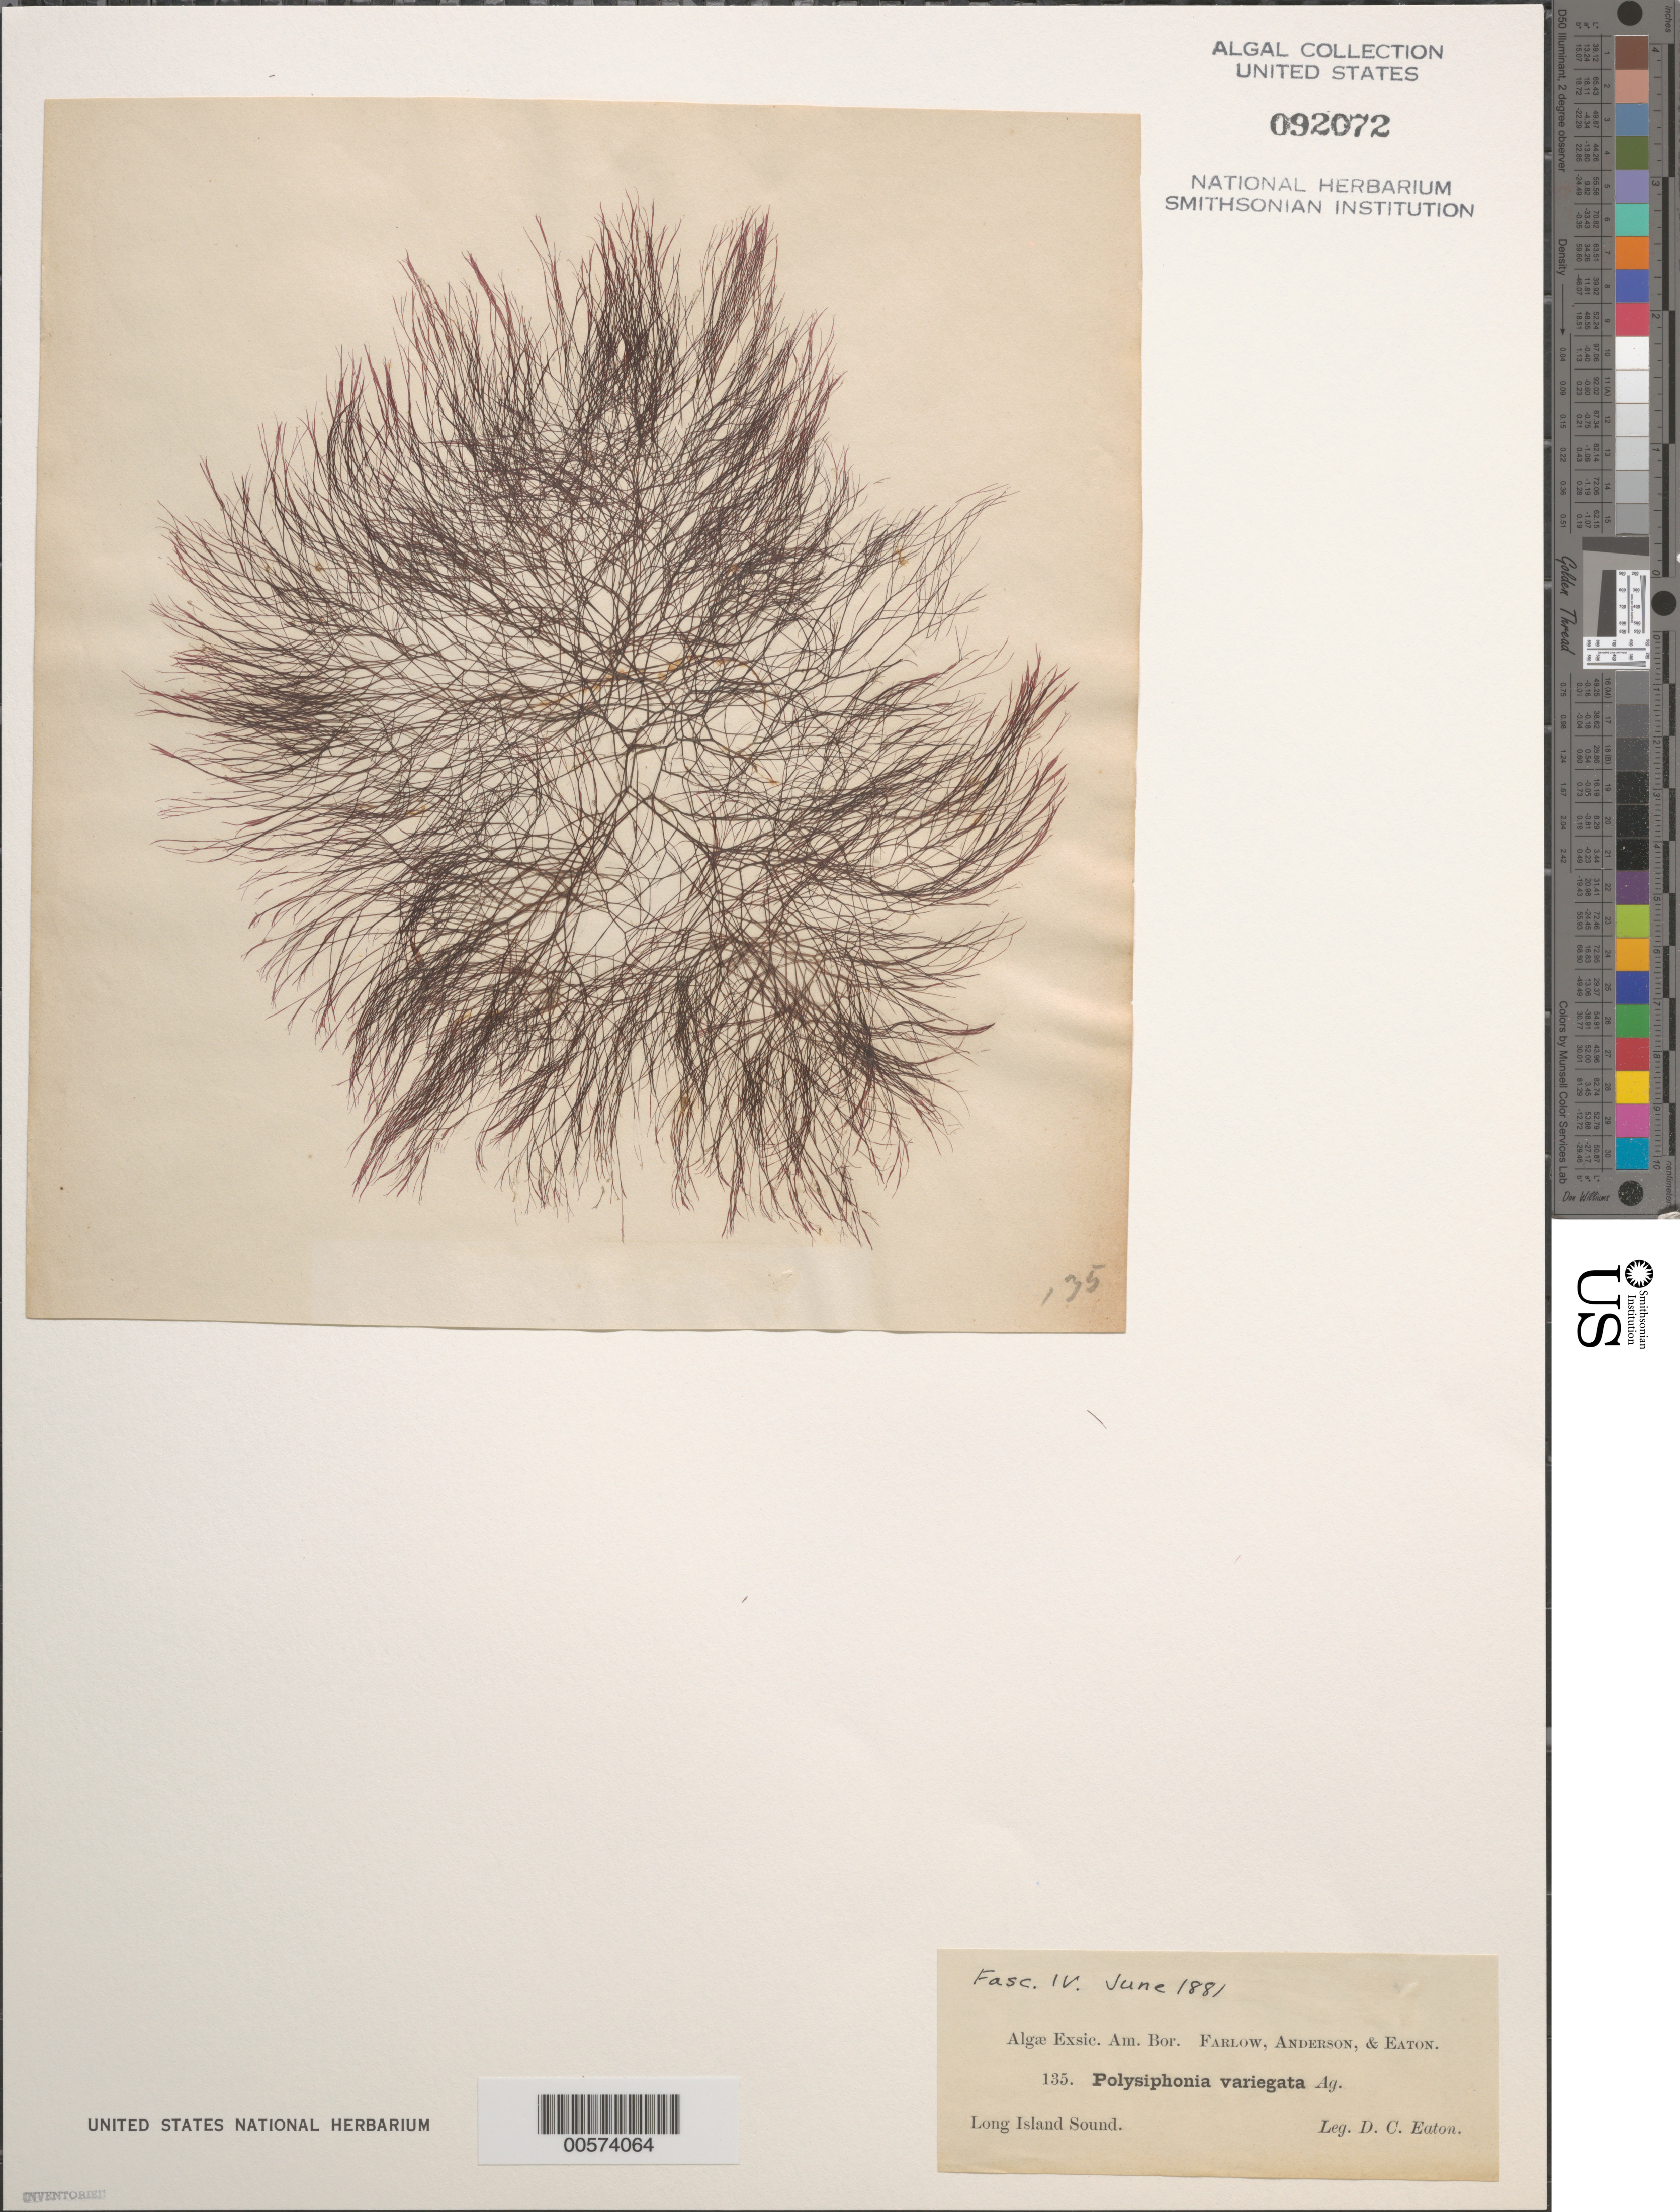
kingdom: Plantae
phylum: Rhodophyta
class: Florideophyceae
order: Ceramiales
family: Rhodomelaceae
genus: Carradoriella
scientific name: Carradoriella denudata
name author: (Dillwyn) Savoie & G.W. Saunders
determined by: Algae name updating Project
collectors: D. C. Eaton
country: United States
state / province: Connecticut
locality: Long Island Sound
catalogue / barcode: US 92072